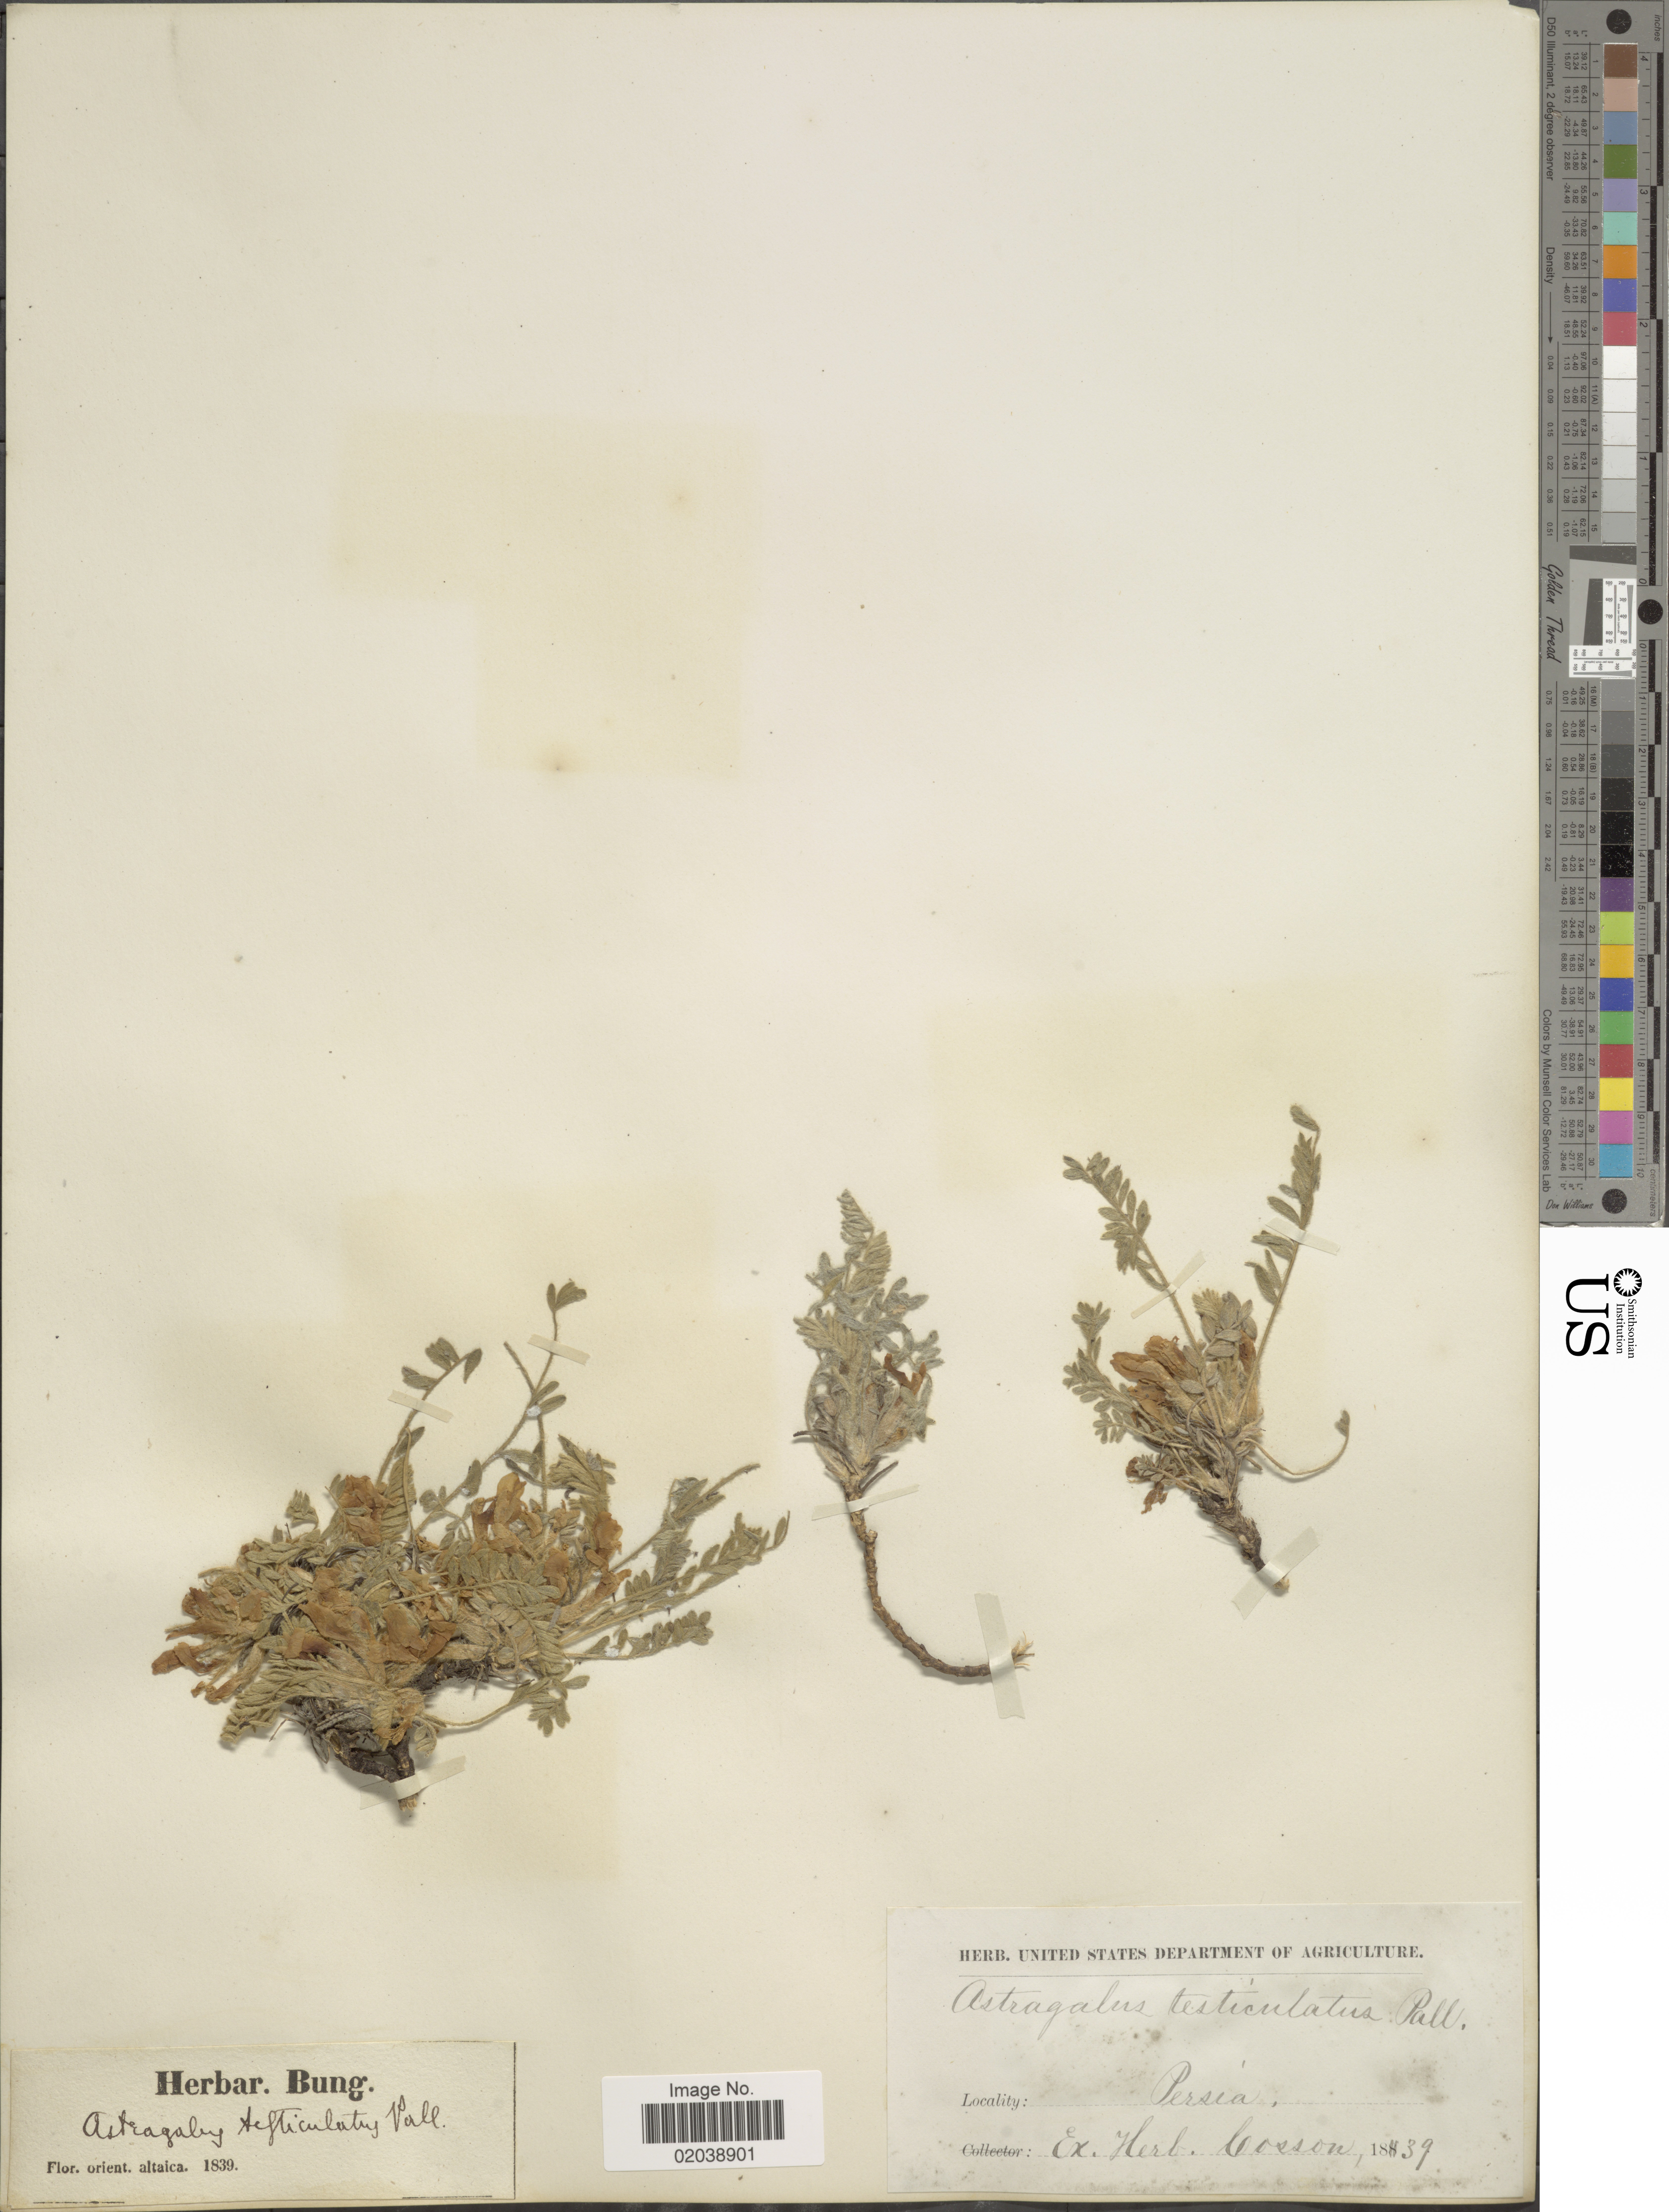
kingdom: Plantae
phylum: Tracheophyta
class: Magnoliopsida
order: Fabales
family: Fabaceae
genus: Astragalus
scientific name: Astragalus testiculatus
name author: Pall.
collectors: ex herb. Cosson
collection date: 1839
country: Iran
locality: Persia, Flor Orient. altaica